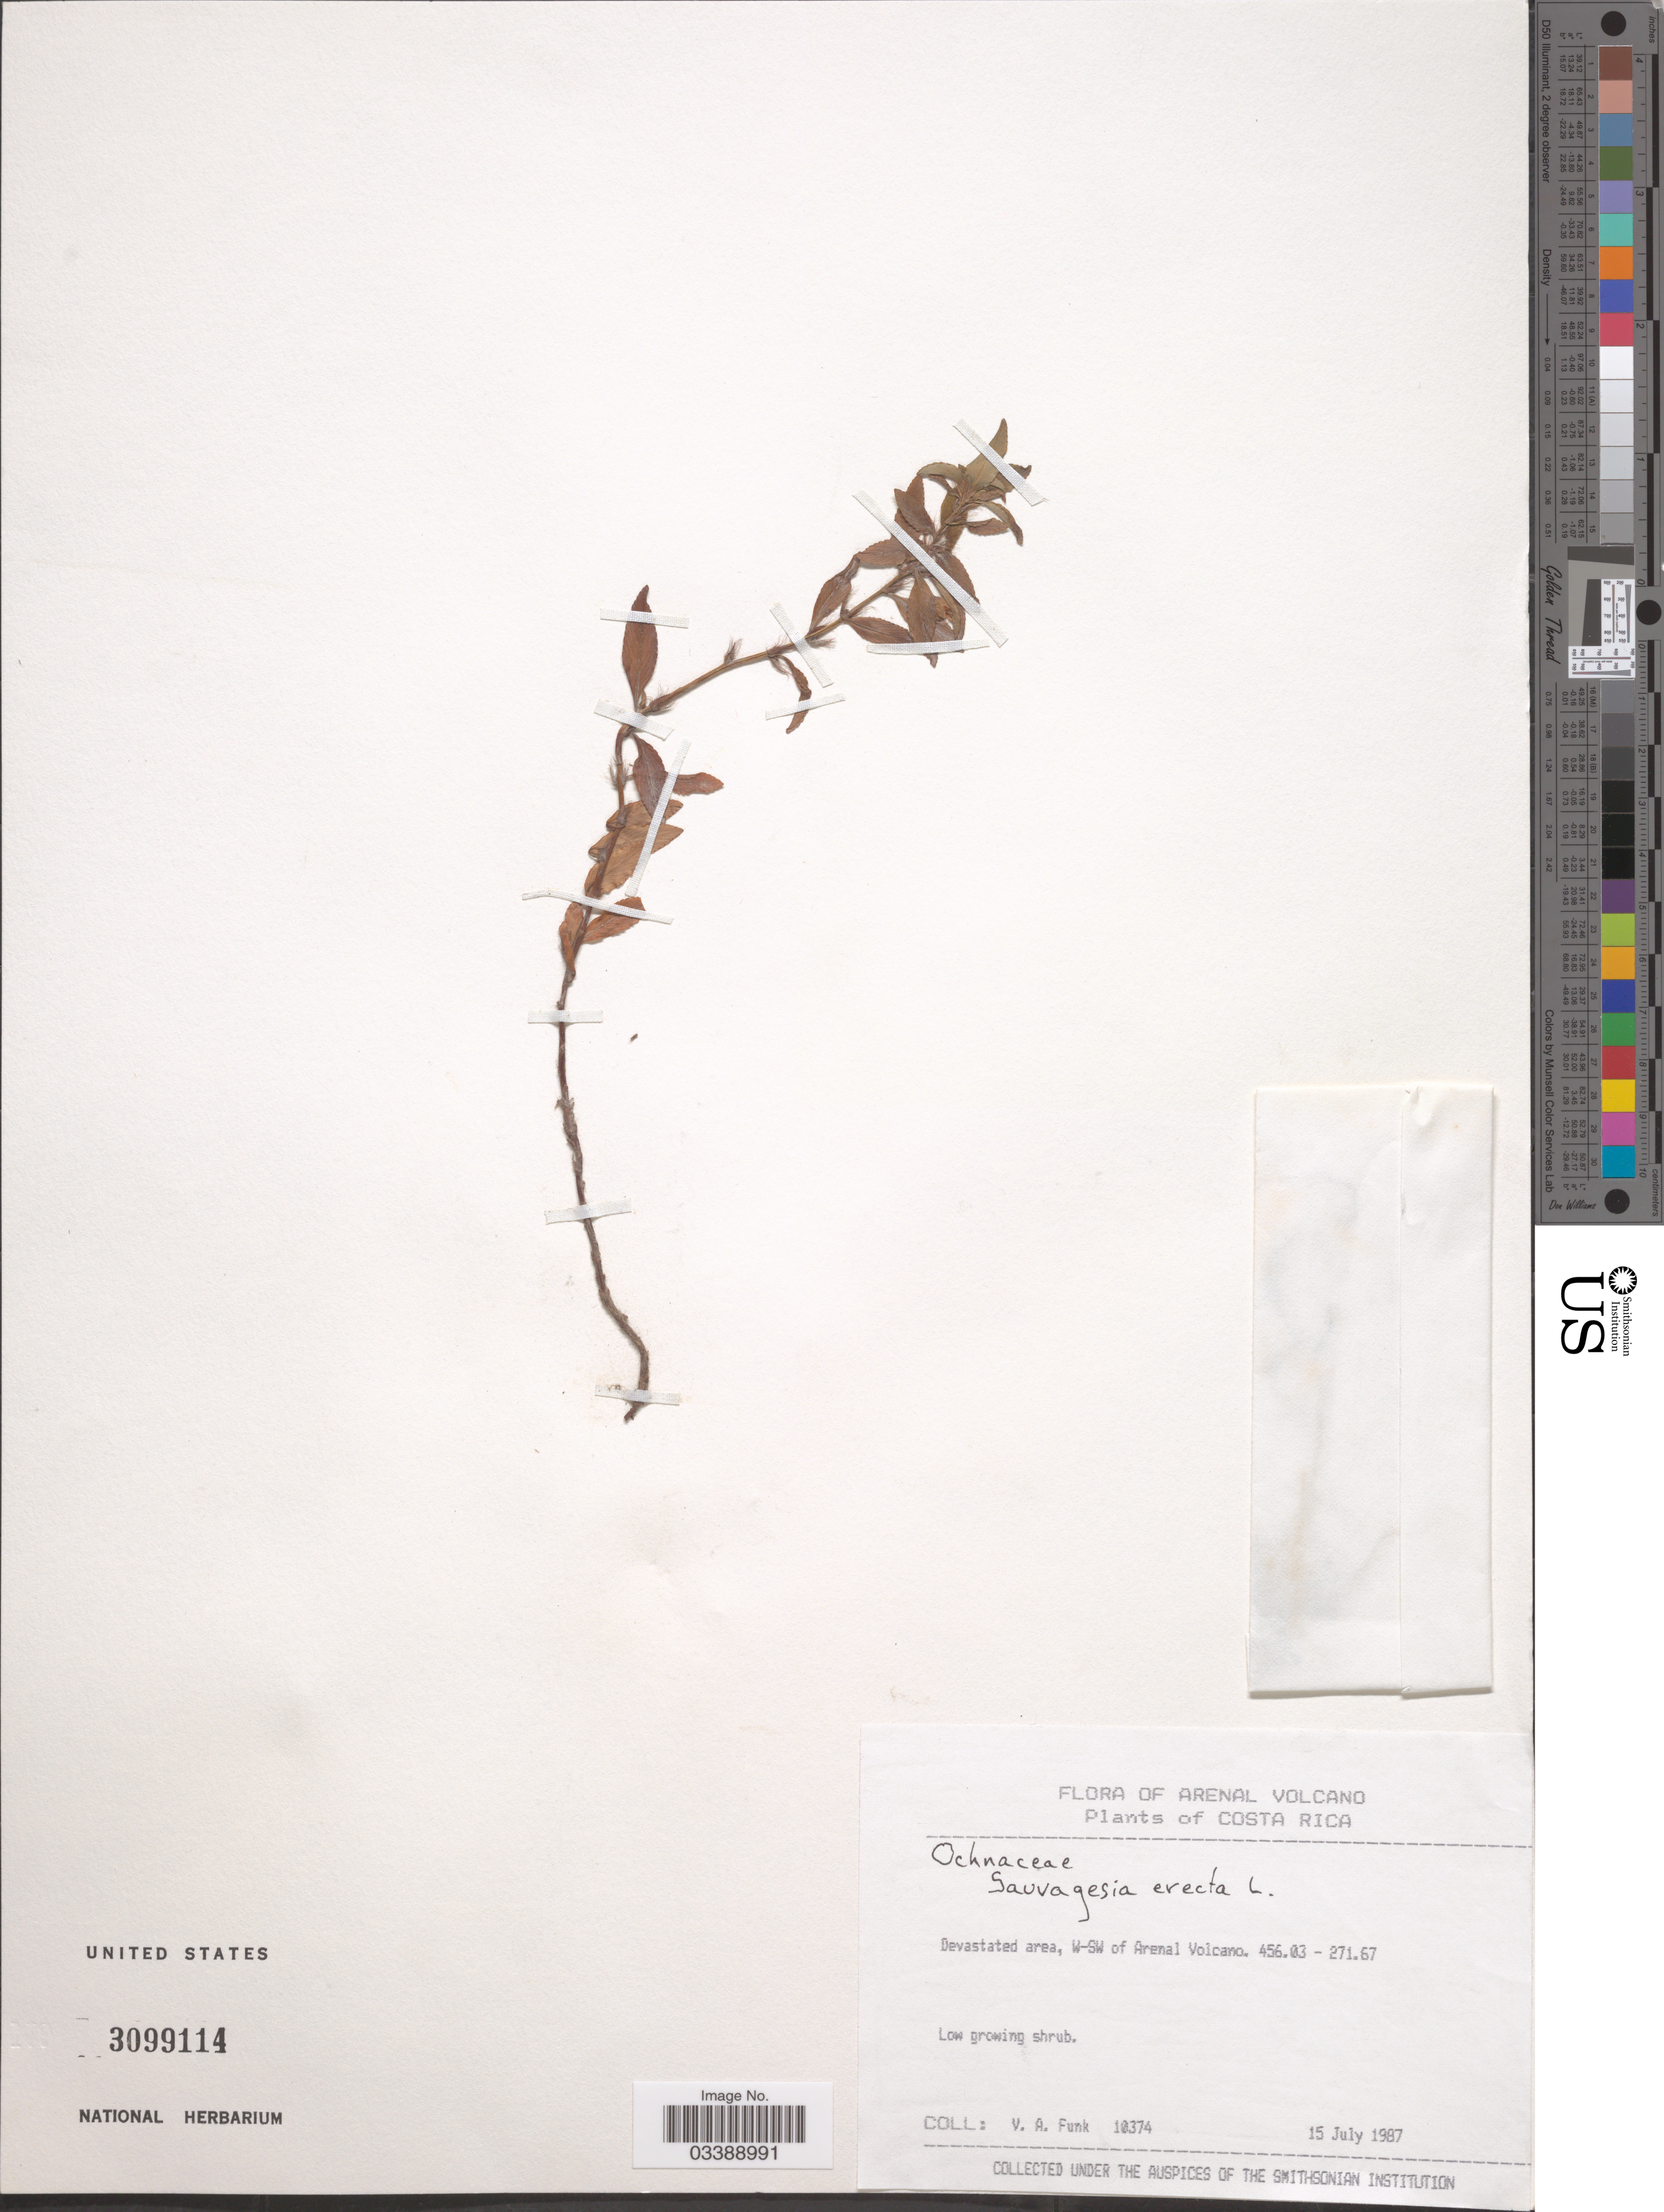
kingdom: Plantae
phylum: Tracheophyta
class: Magnoliopsida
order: Malpighiales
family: Ochnaceae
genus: Sauvagesia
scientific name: Sauvagesia erecta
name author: L.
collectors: V. Funk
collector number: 10374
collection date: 1987-07-15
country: Costa Rica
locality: Arenal Volcano. Devastated area, W-SW of Arenal Volcano. 456.03 - 271.67.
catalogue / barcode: US 3099114